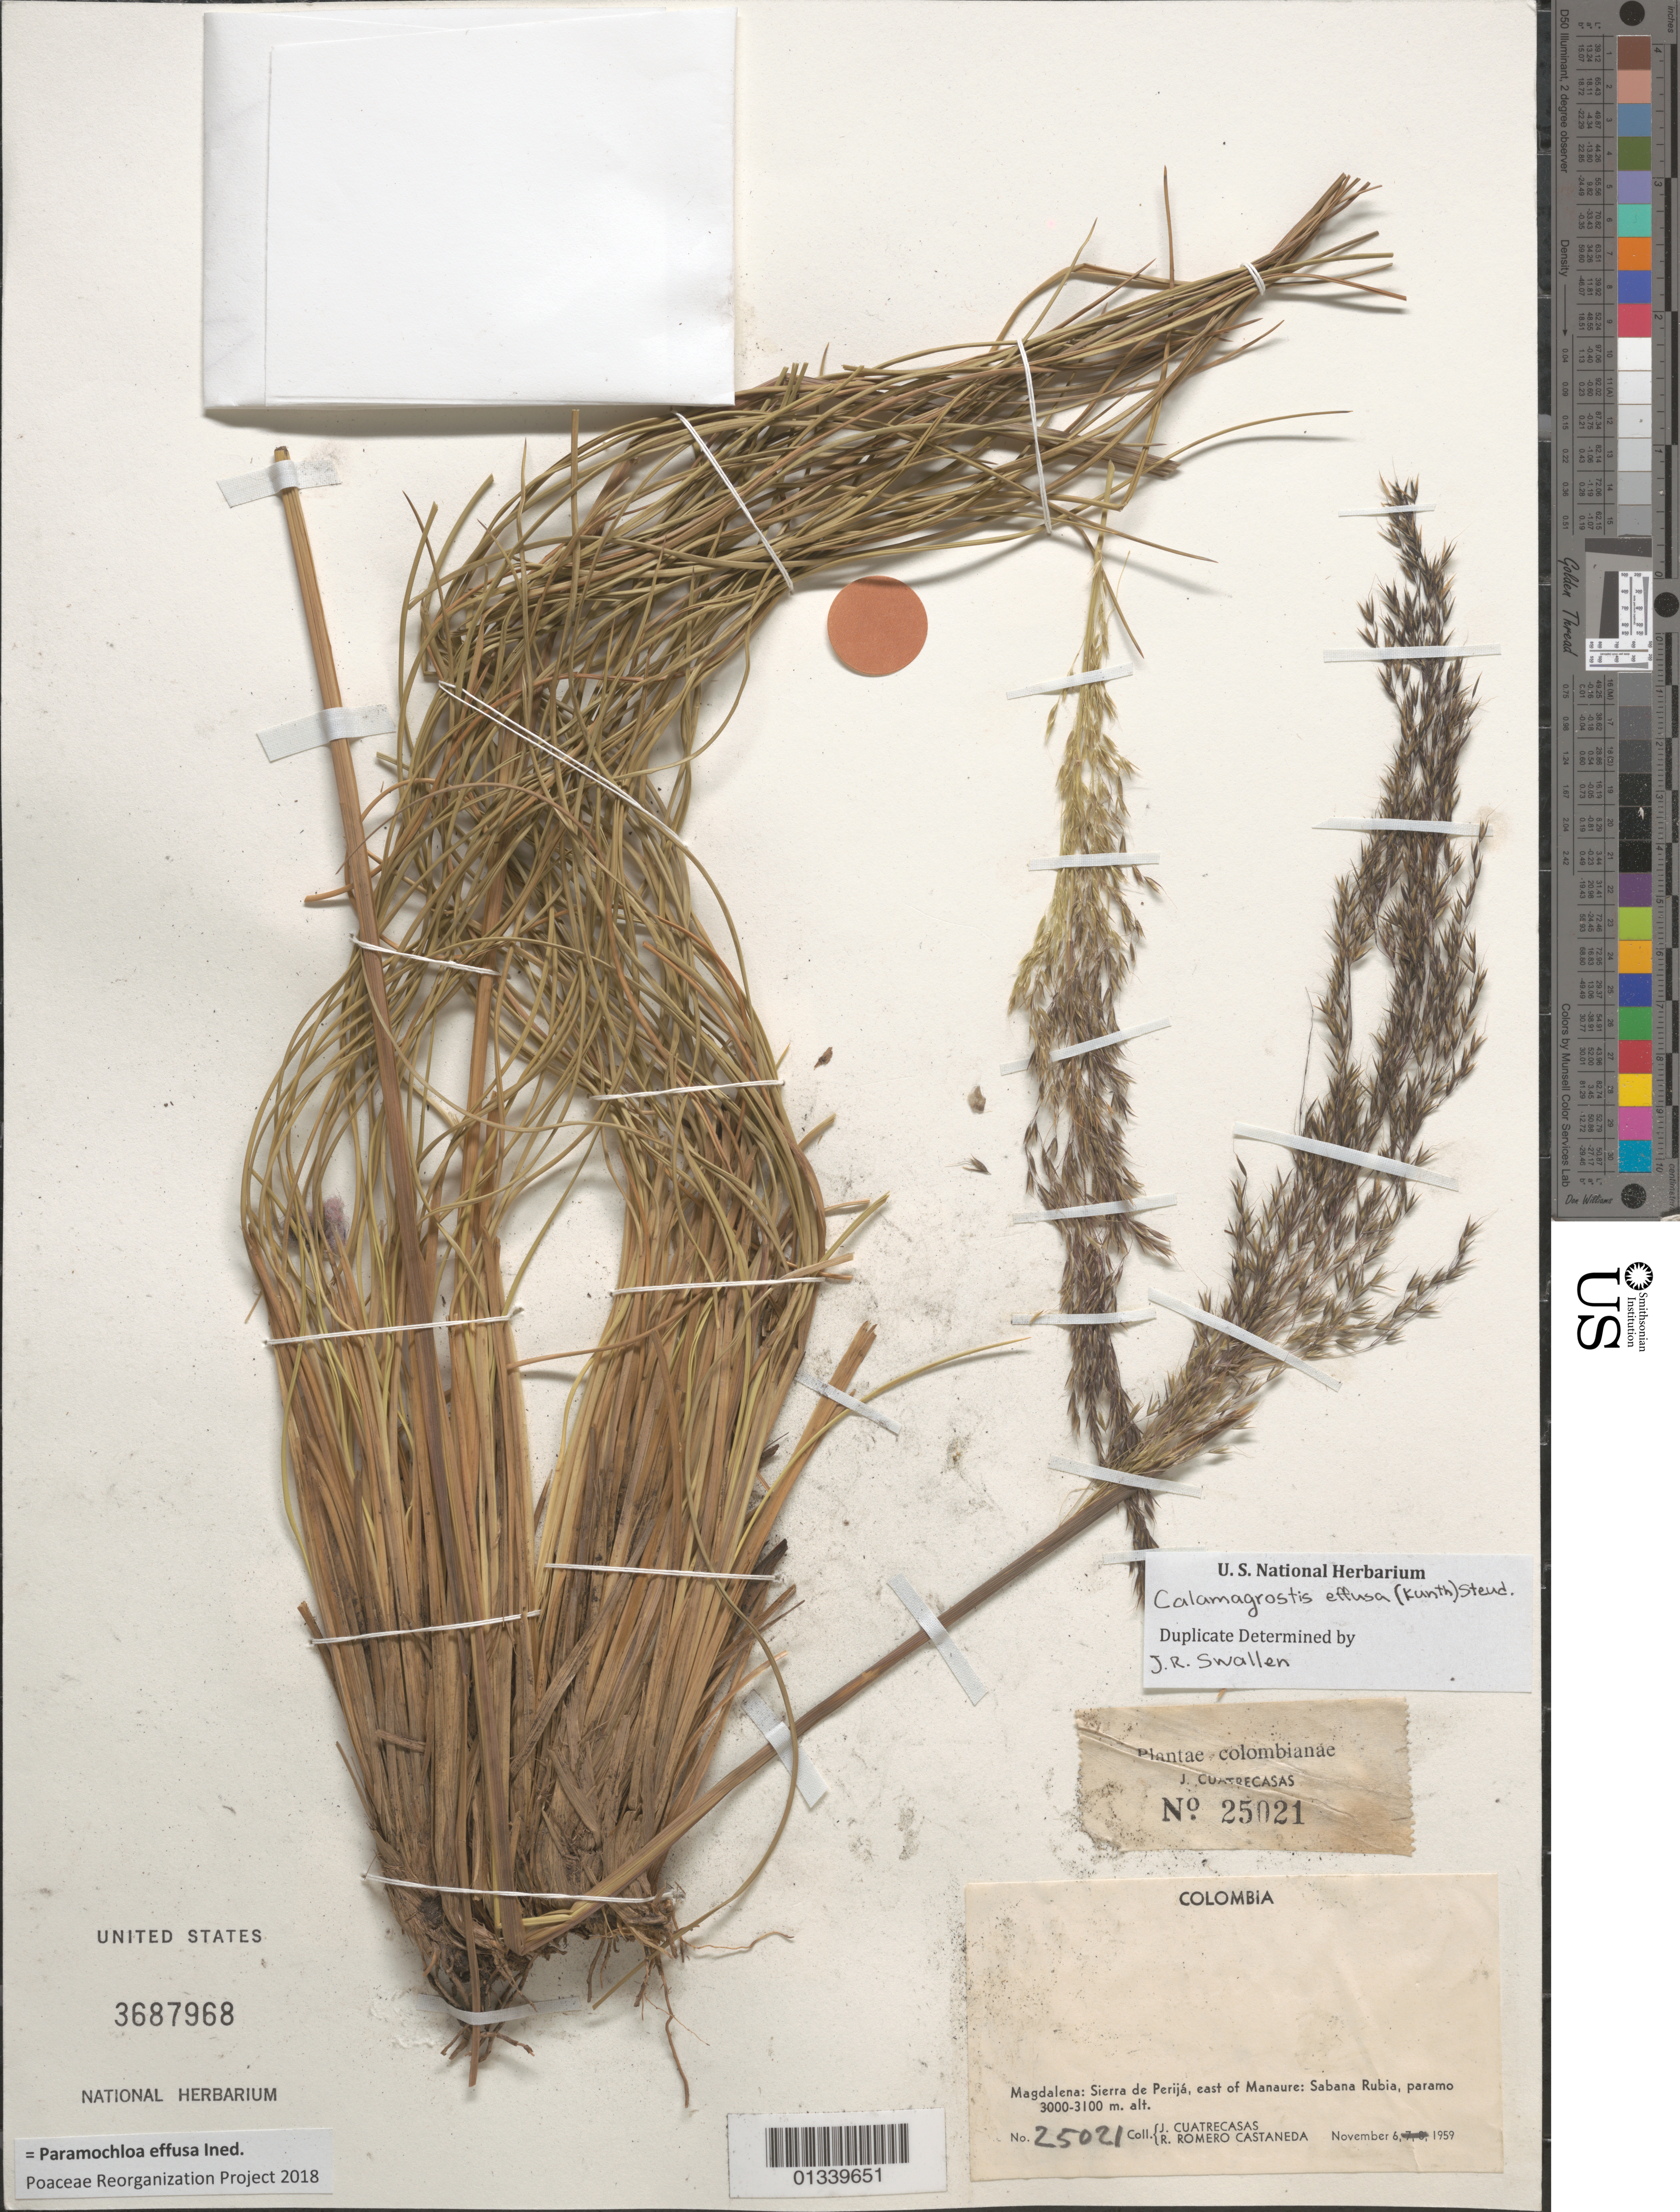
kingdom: Plantae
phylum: Tracheophyta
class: Liliopsida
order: Poales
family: Poaceae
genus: Paramochloa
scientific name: Paramochloa crispifolia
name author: (Sylvester) P.M. Peterson et al.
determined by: Poaceae Reorganization Project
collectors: J. Cuatrecasas & R. Romero Castañeda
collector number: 25021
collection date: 1959-11-06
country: Colombia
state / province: Magdalena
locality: Sierra de Perija, east of Manaure: Sabana Rubia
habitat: Paramo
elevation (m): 3000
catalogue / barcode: US 3687968